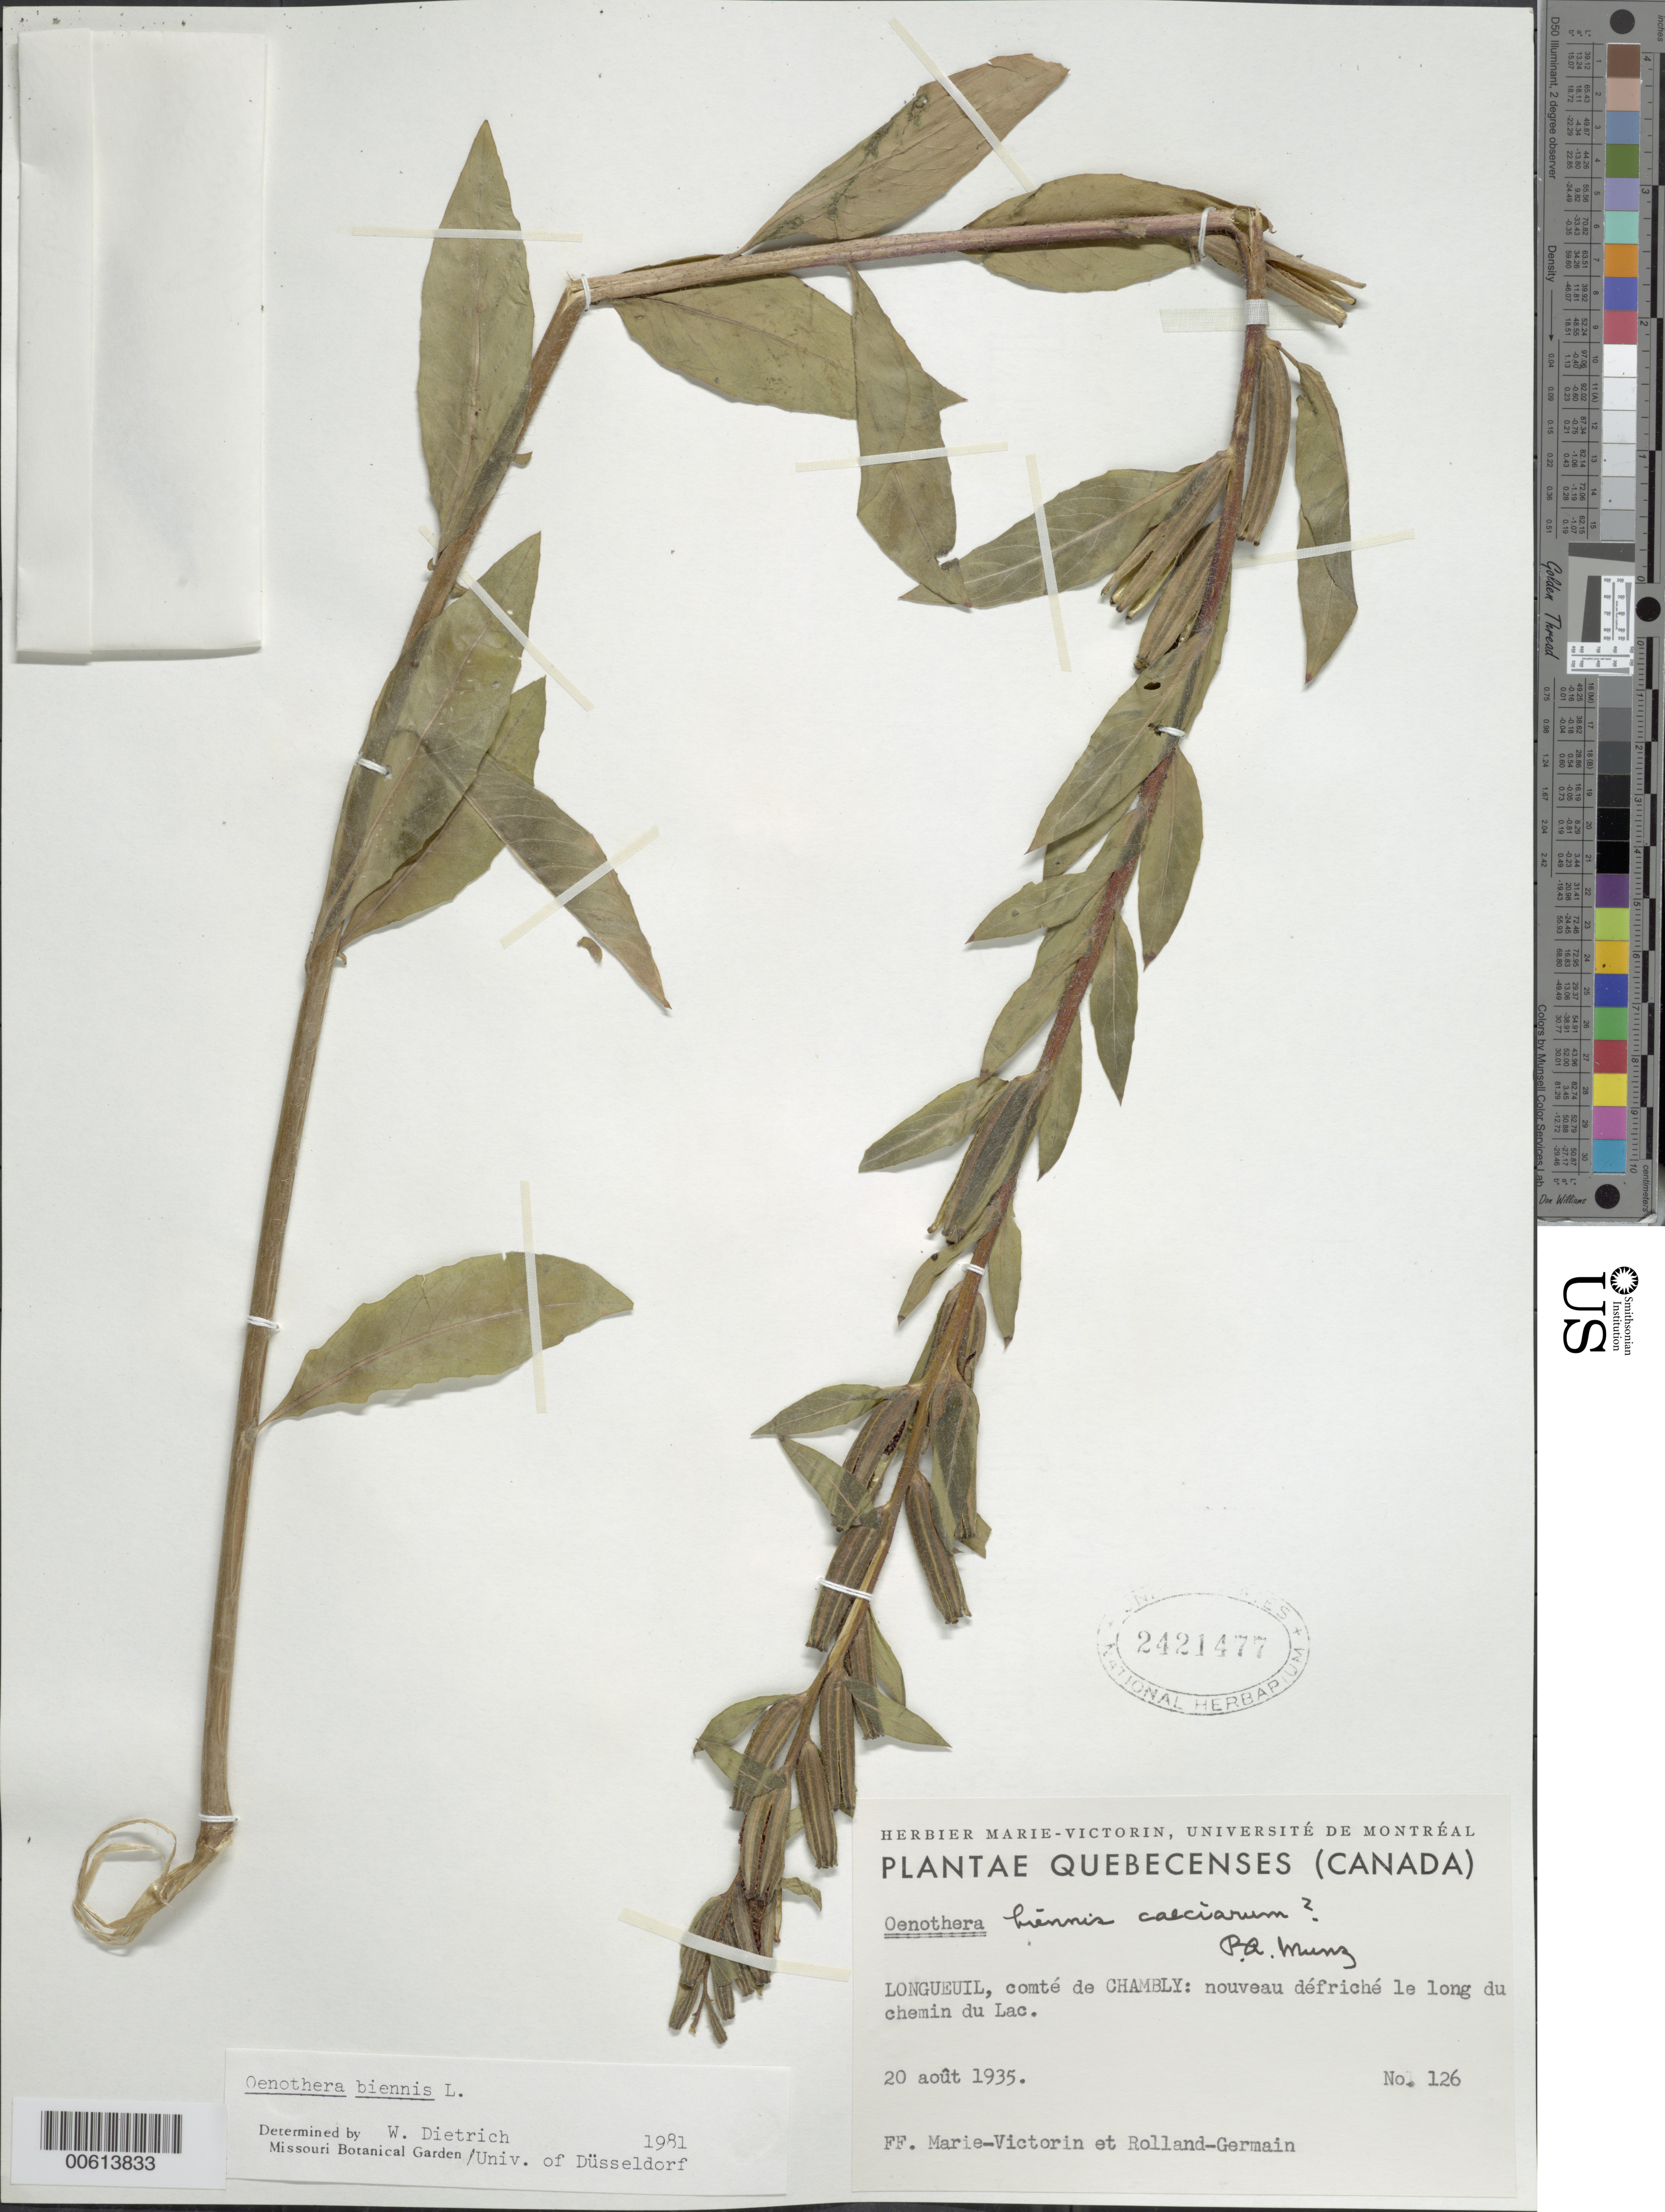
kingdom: Plantae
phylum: Tracheophyta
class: Magnoliopsida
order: Myrtales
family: Onagraceae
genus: Oenothera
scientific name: Oenothera biennis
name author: L.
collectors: Fr. Marie-Victorin & Rolland-Germain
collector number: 126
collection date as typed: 20 Aug 1935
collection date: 1935-08-20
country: Canada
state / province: Quebec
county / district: Champlain ?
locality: Longueuil, comte de Chambly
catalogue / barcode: US 2421477